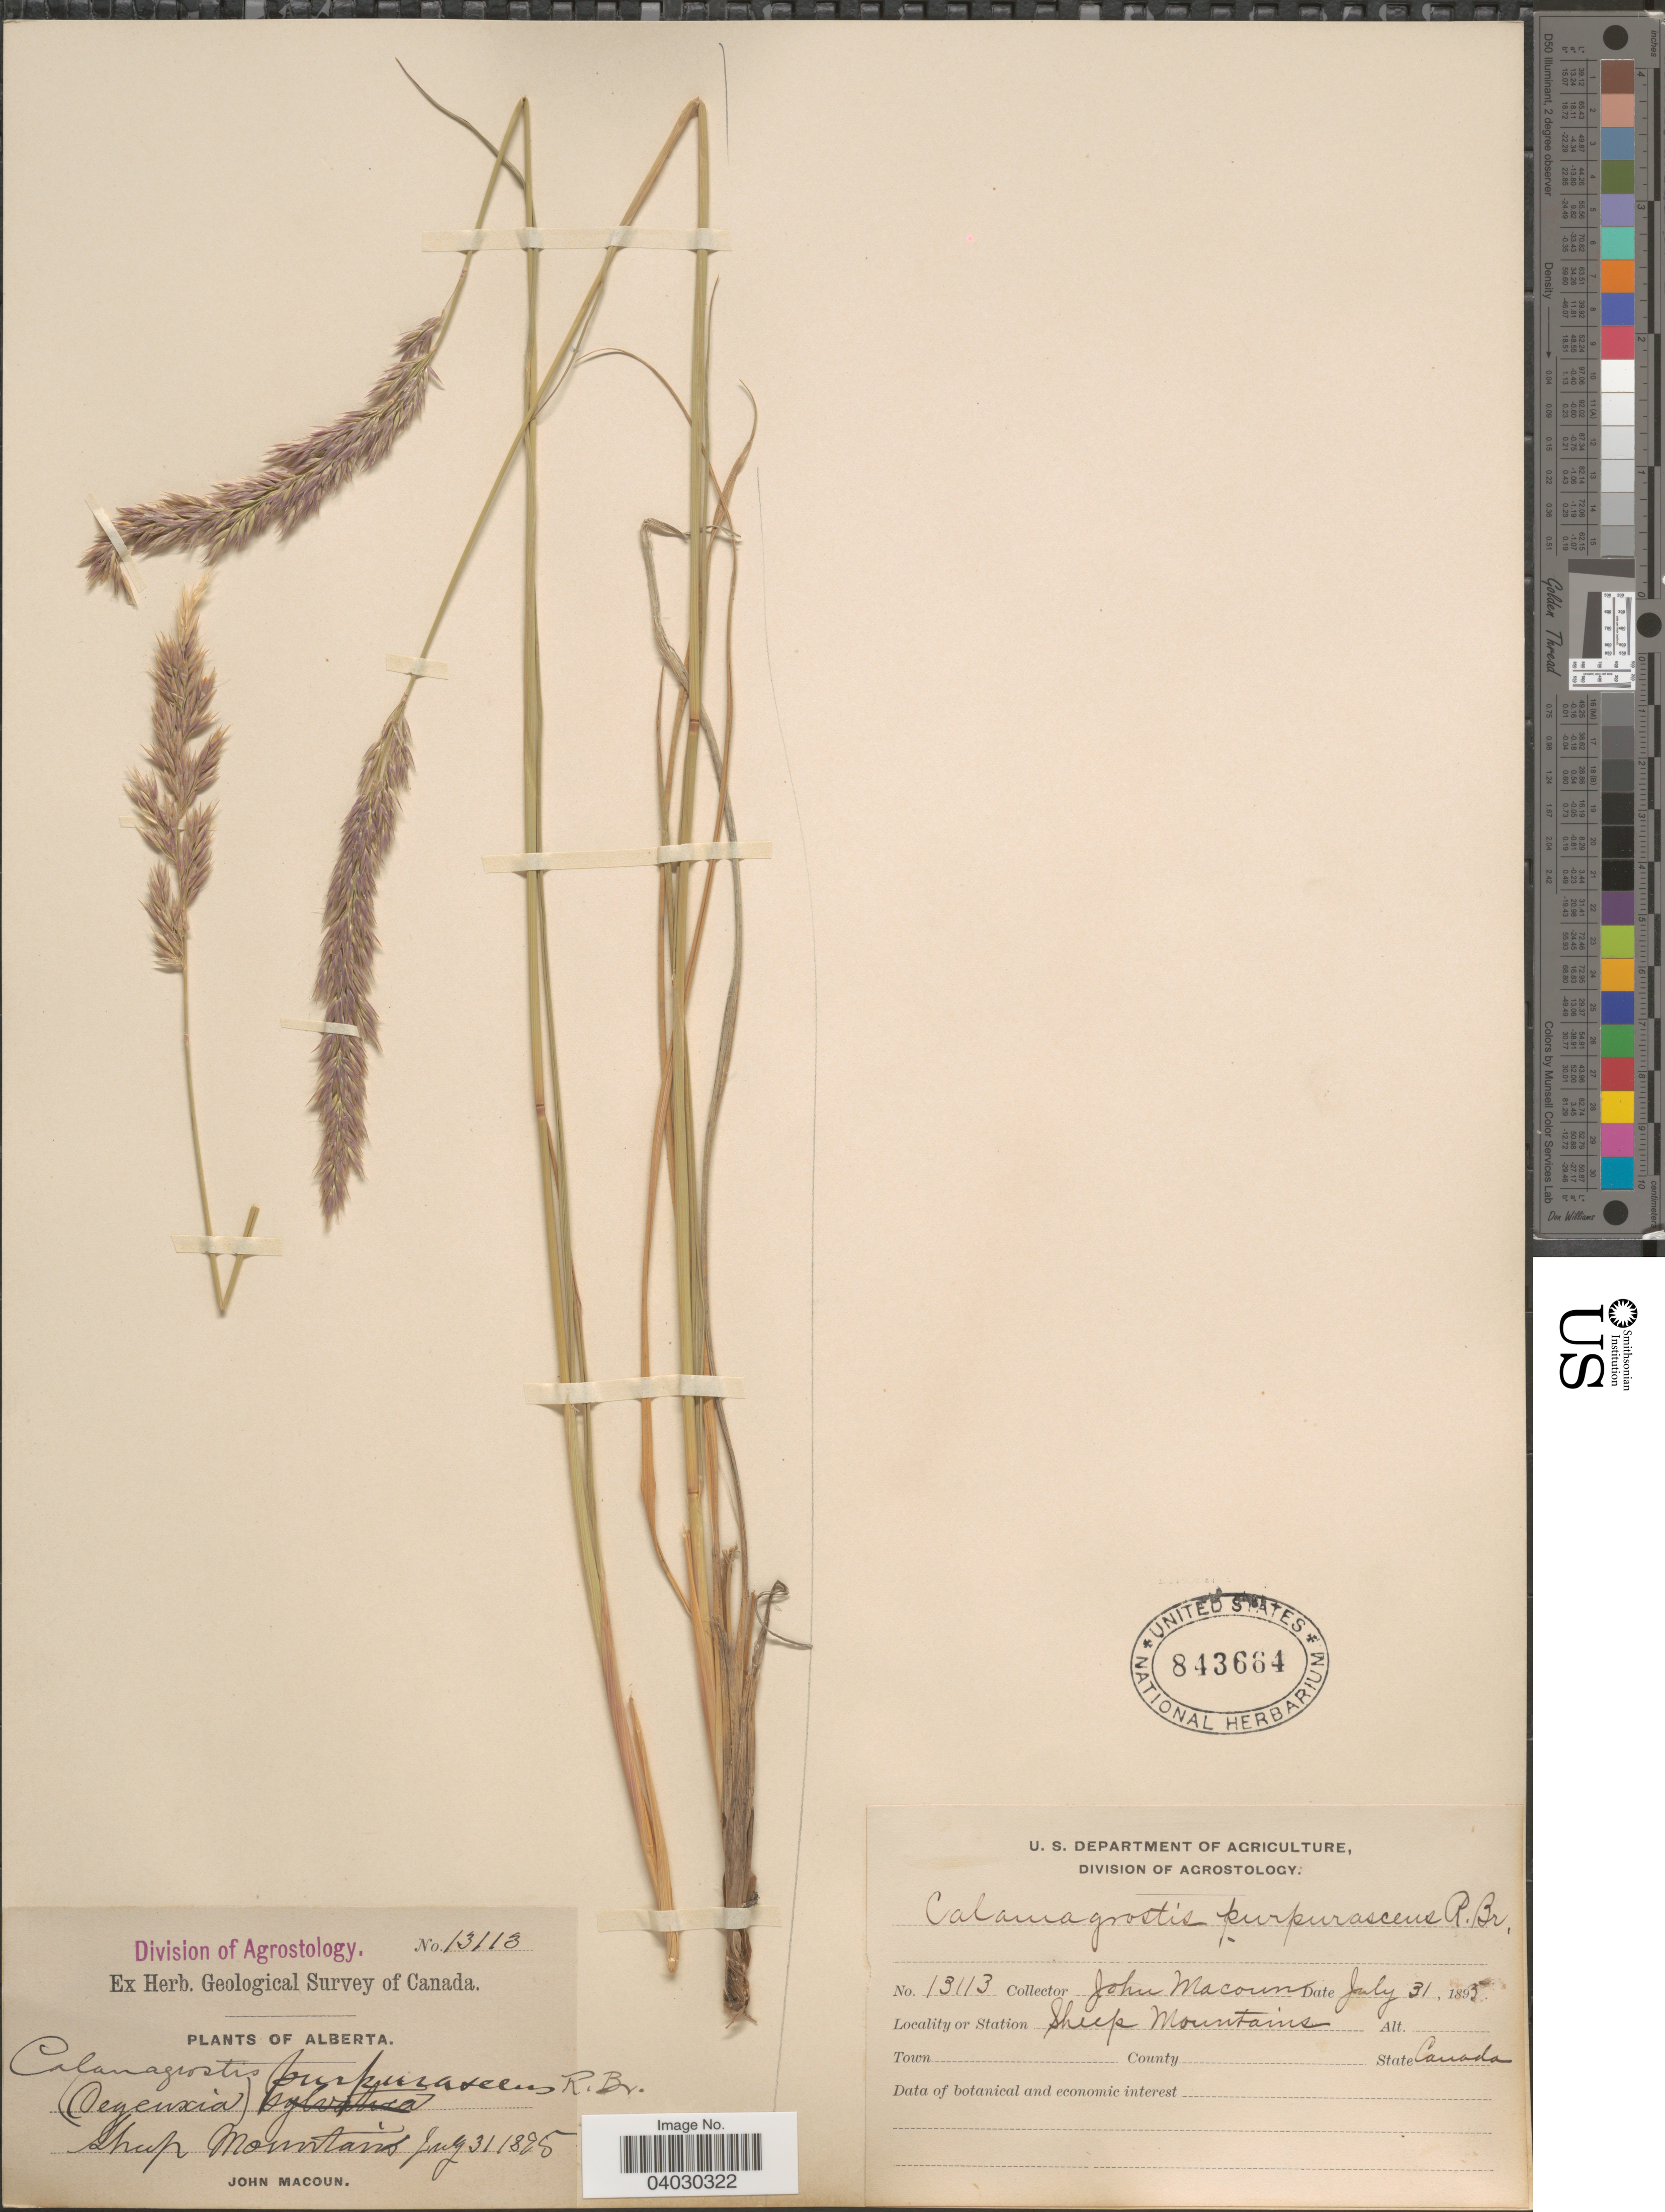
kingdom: Plantae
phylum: Tracheophyta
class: Liliopsida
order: Poales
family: Poaceae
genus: Calamagrostis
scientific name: Calamagrostis purpurascens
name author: R. Br.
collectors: J. Macoun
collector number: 13113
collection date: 1895-07-31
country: Canada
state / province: Alberta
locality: Sheep Mountains.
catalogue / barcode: US 843664